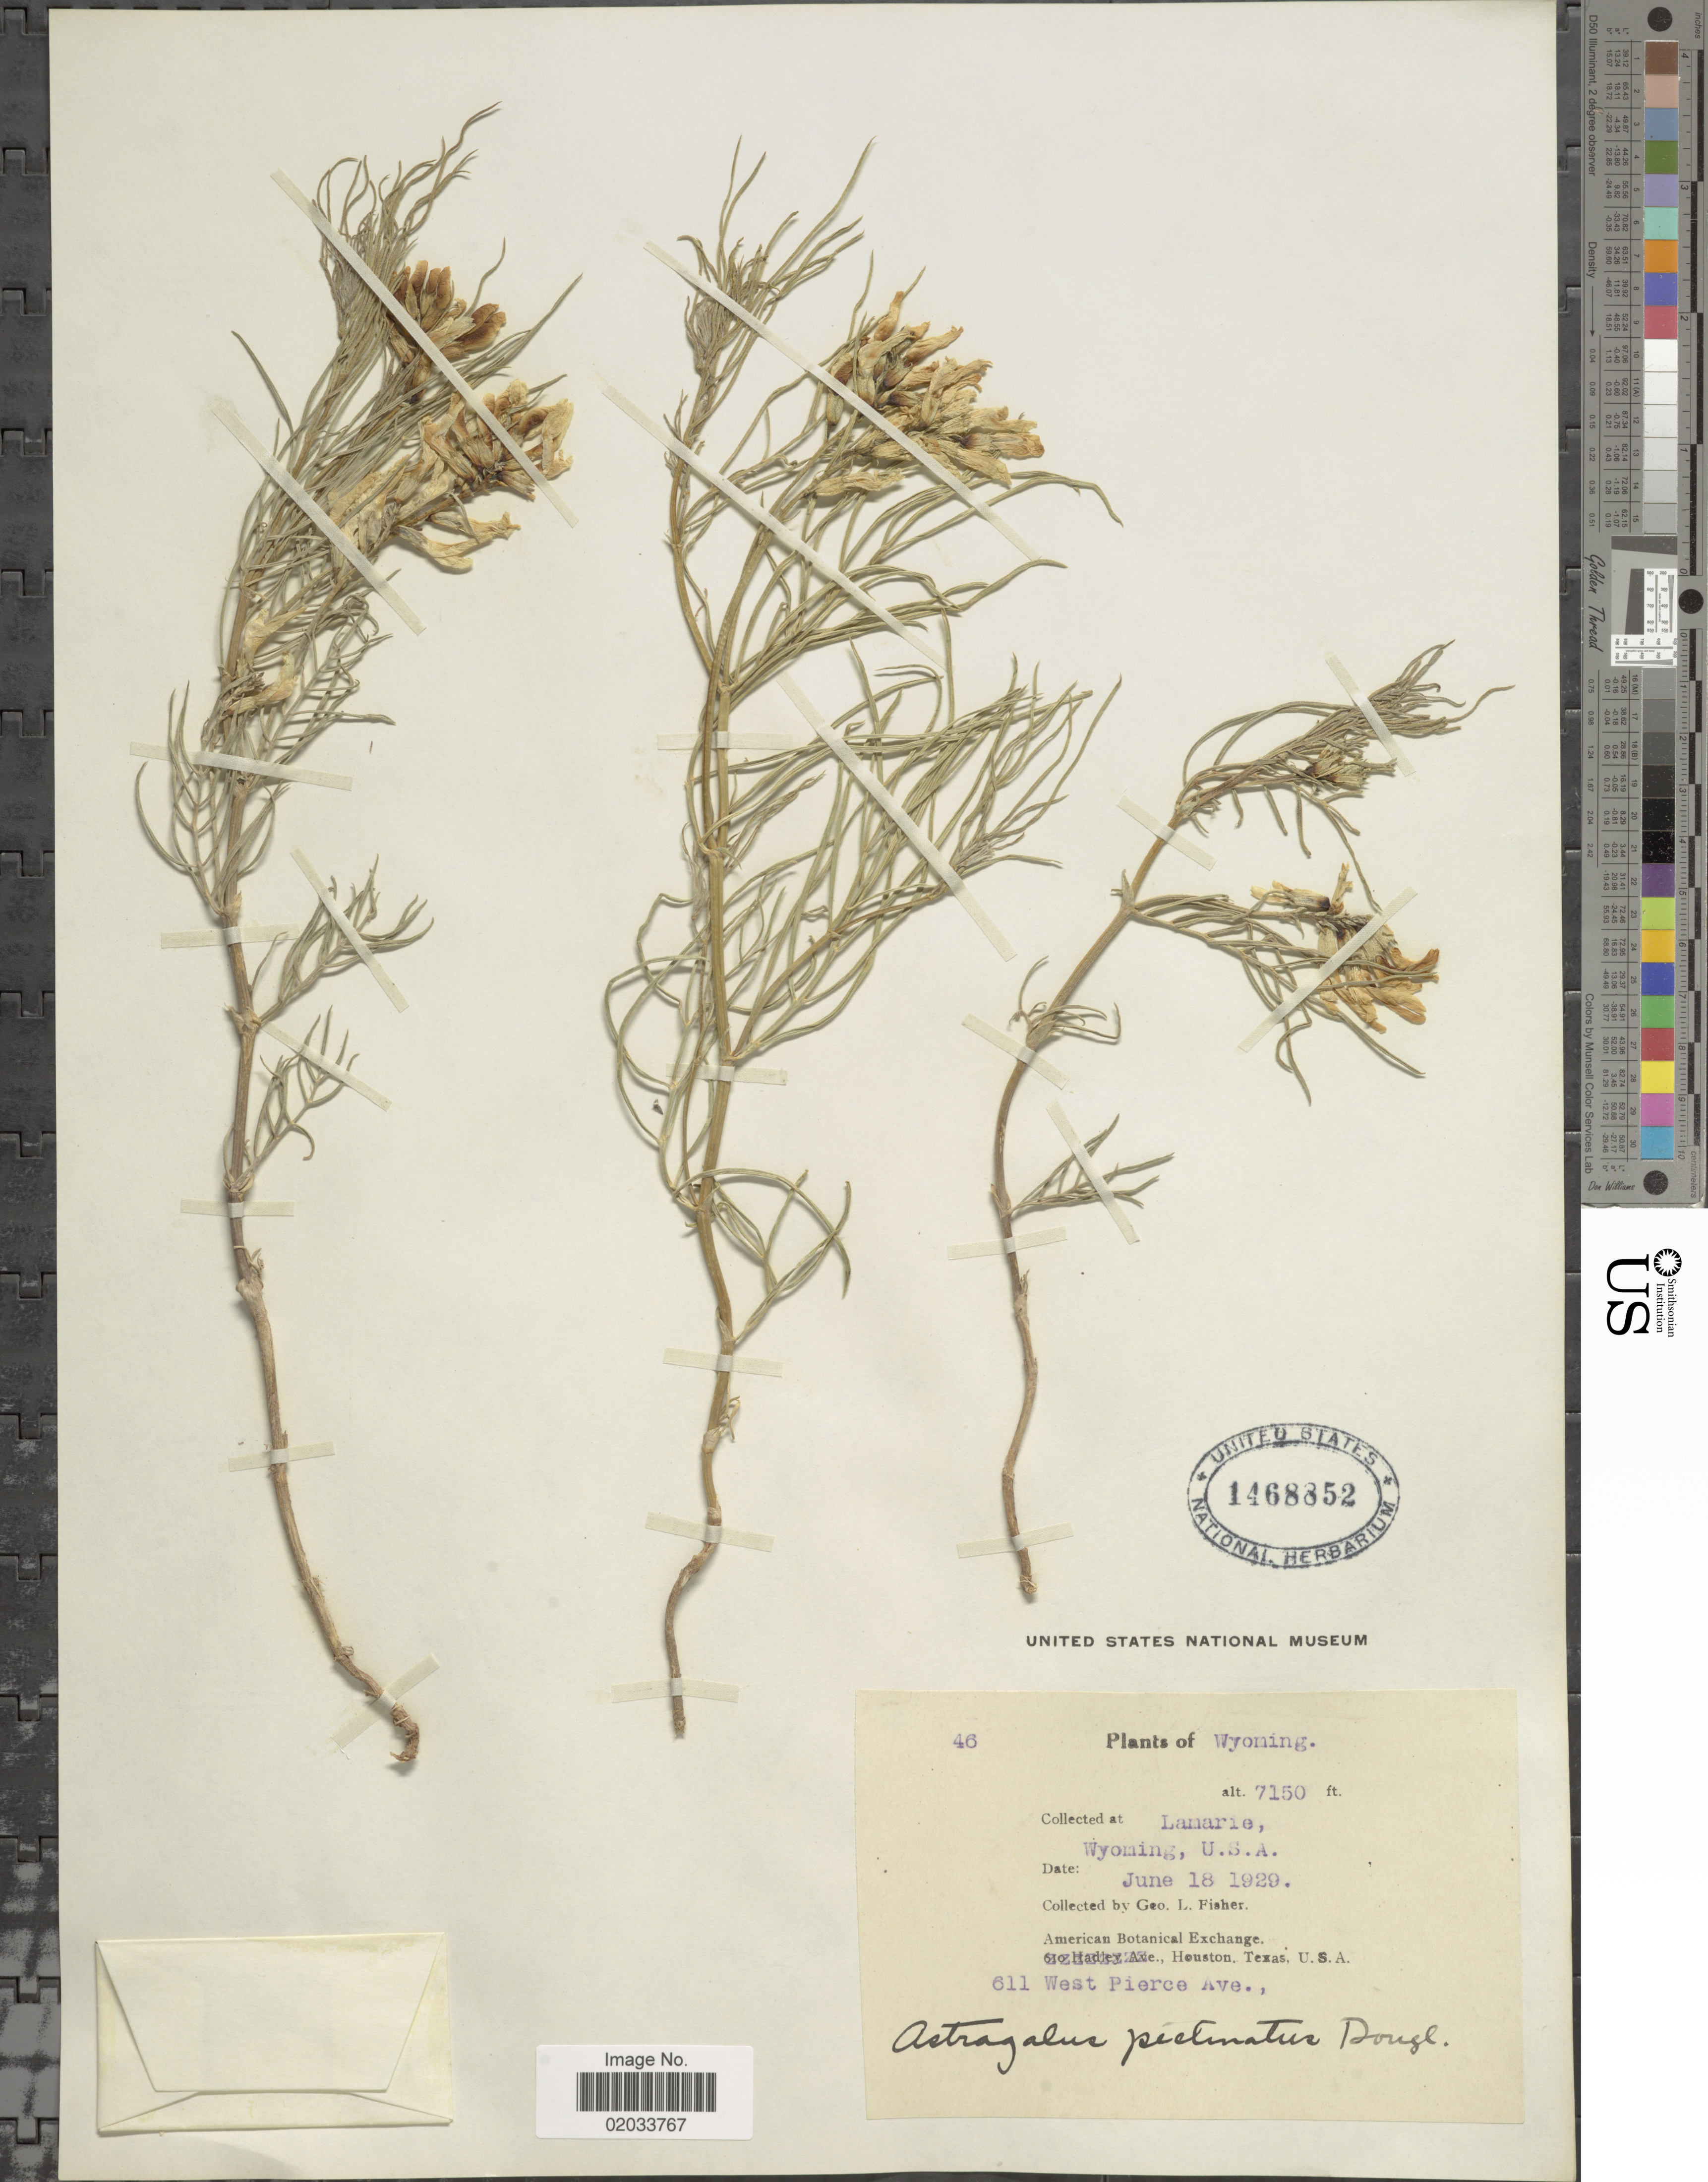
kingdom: Plantae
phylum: Tracheophyta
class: Magnoliopsida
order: Fabales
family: Fabaceae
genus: Astragalus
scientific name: Astragalus pectinatus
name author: (Hook.) G. Don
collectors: G. L. Fisher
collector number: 46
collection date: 1929-06-18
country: United States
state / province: Wyoming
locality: Laramie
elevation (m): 2179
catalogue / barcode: US 1468852